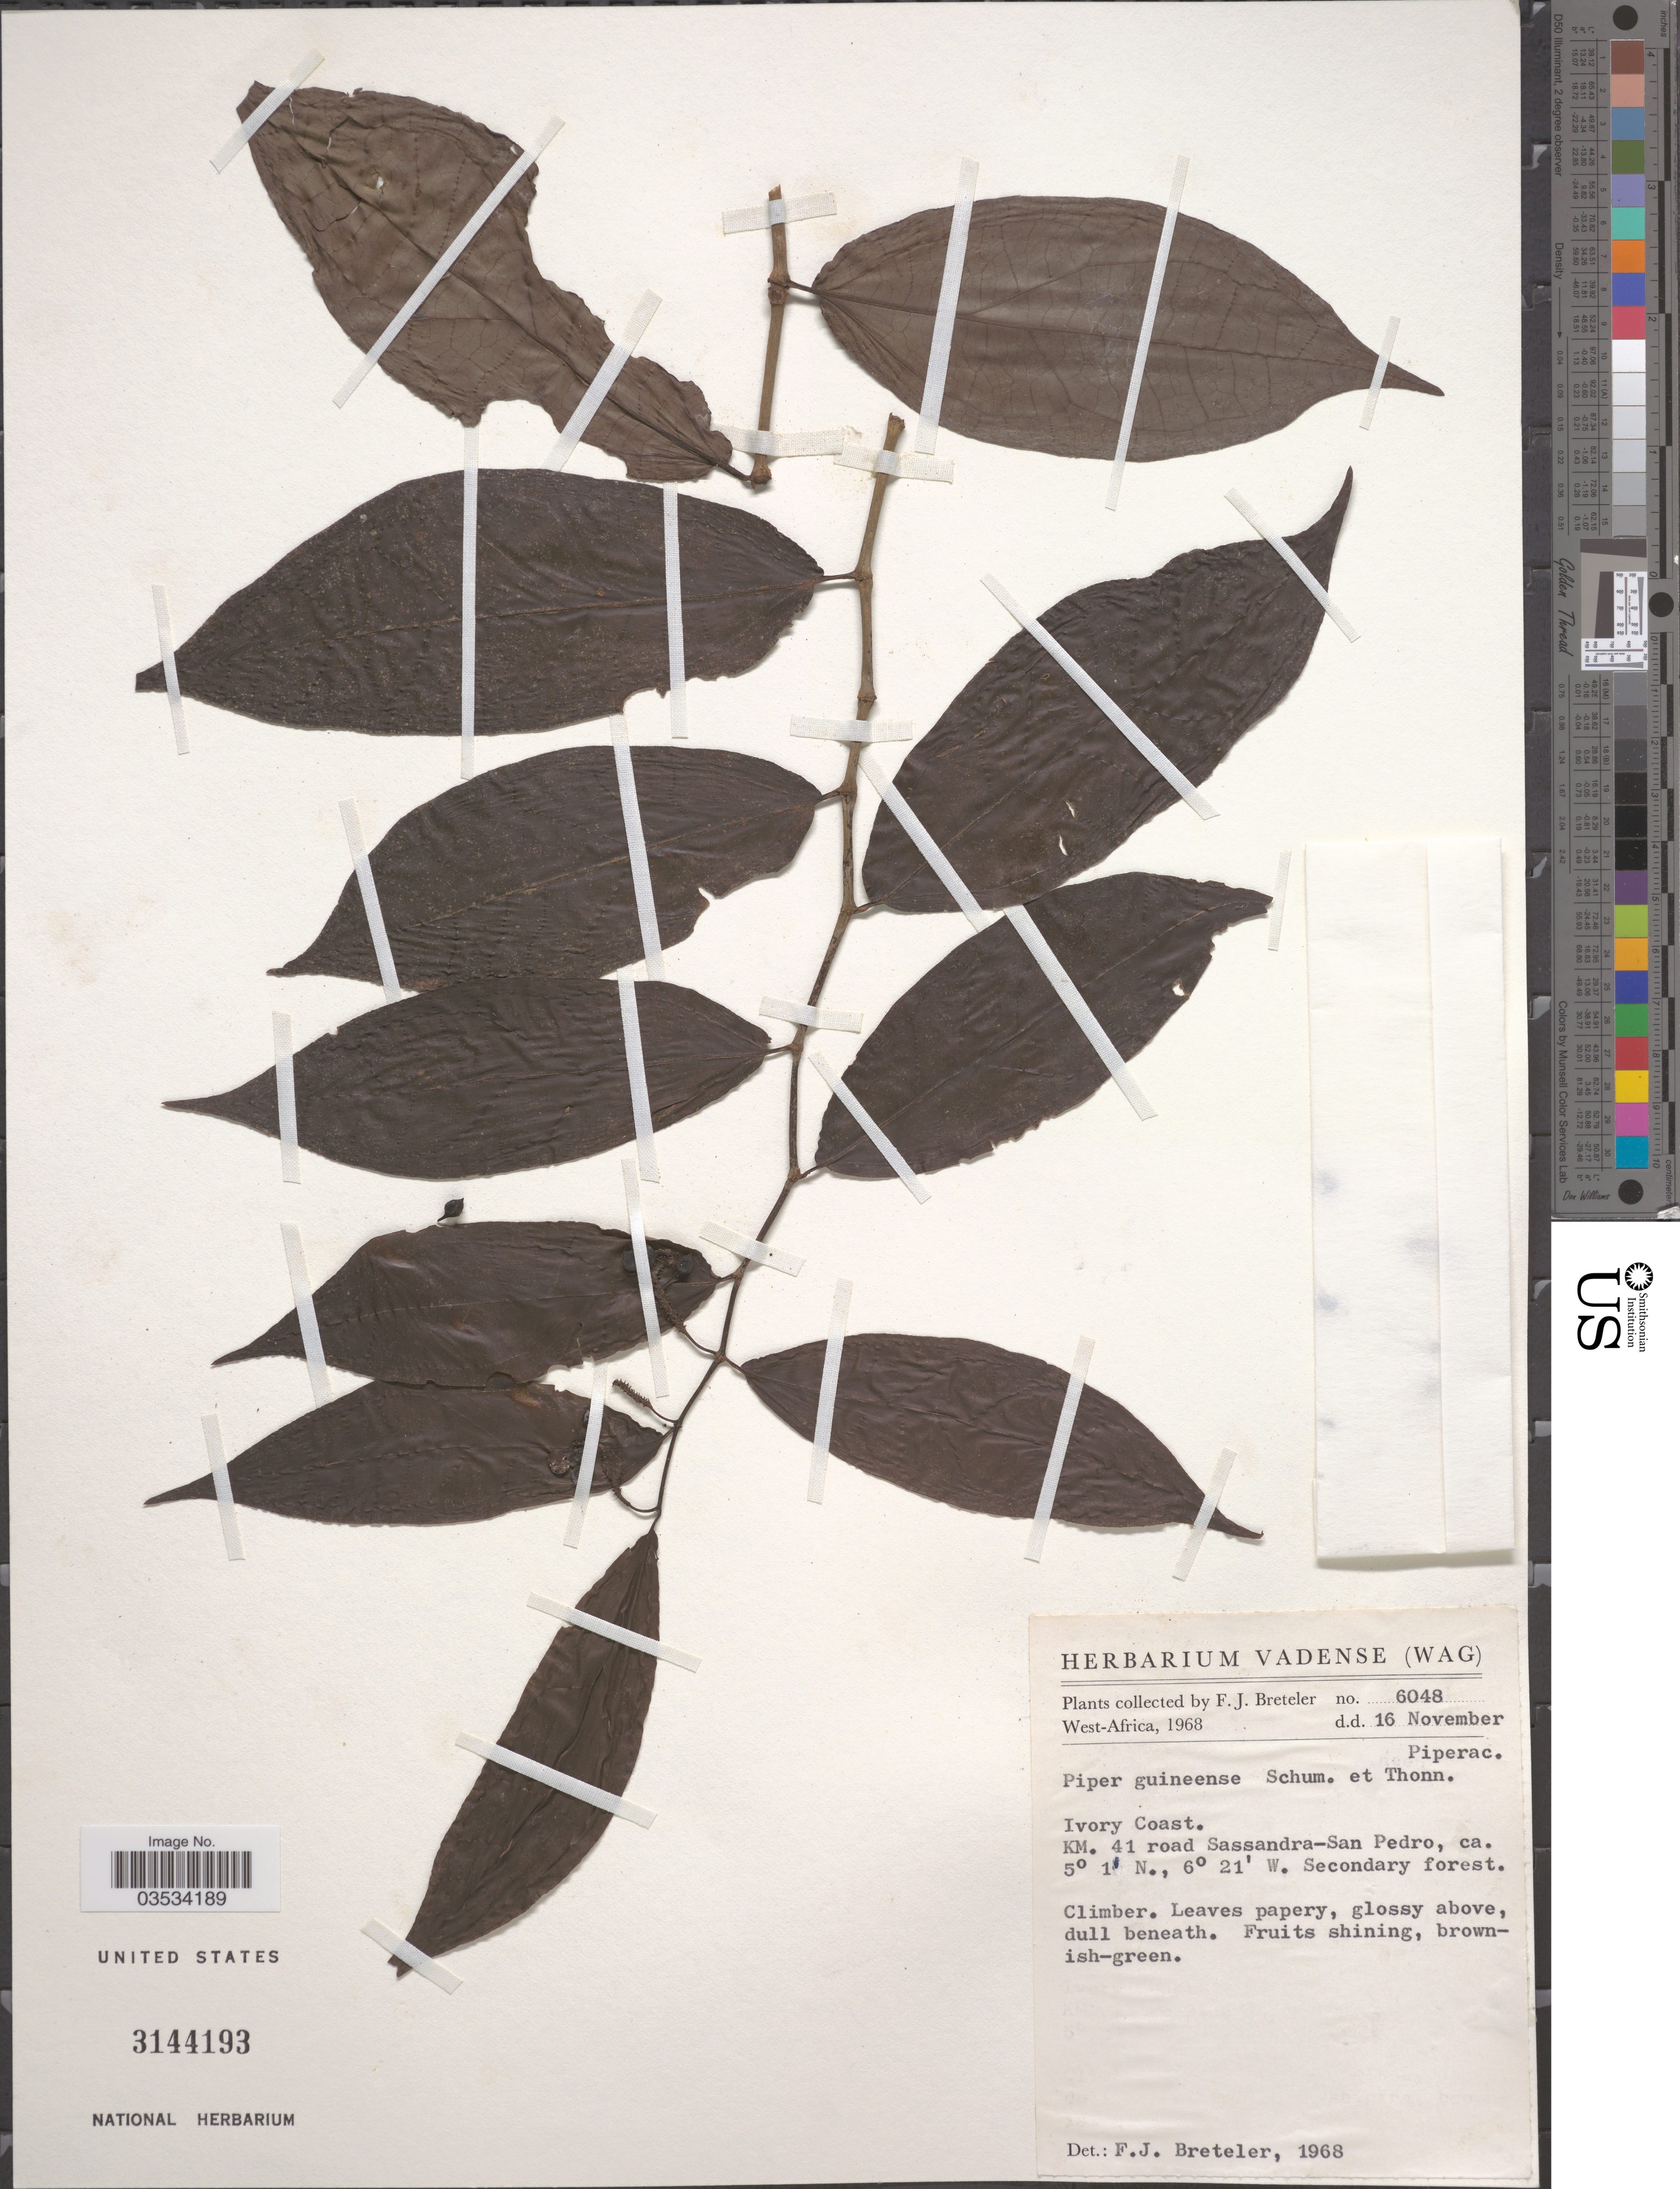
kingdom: Plantae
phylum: Tracheophyta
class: Magnoliopsida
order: Piperales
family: Piperaceae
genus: Piper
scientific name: Piper guineense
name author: Schumach. & Thonn.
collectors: F. J. Breteler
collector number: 6048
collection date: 1968-11-16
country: Ivory Coast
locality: West-Africa. Ivory Coast. Km. 41 road Sassandra-San Pedro.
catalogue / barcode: US 3144193